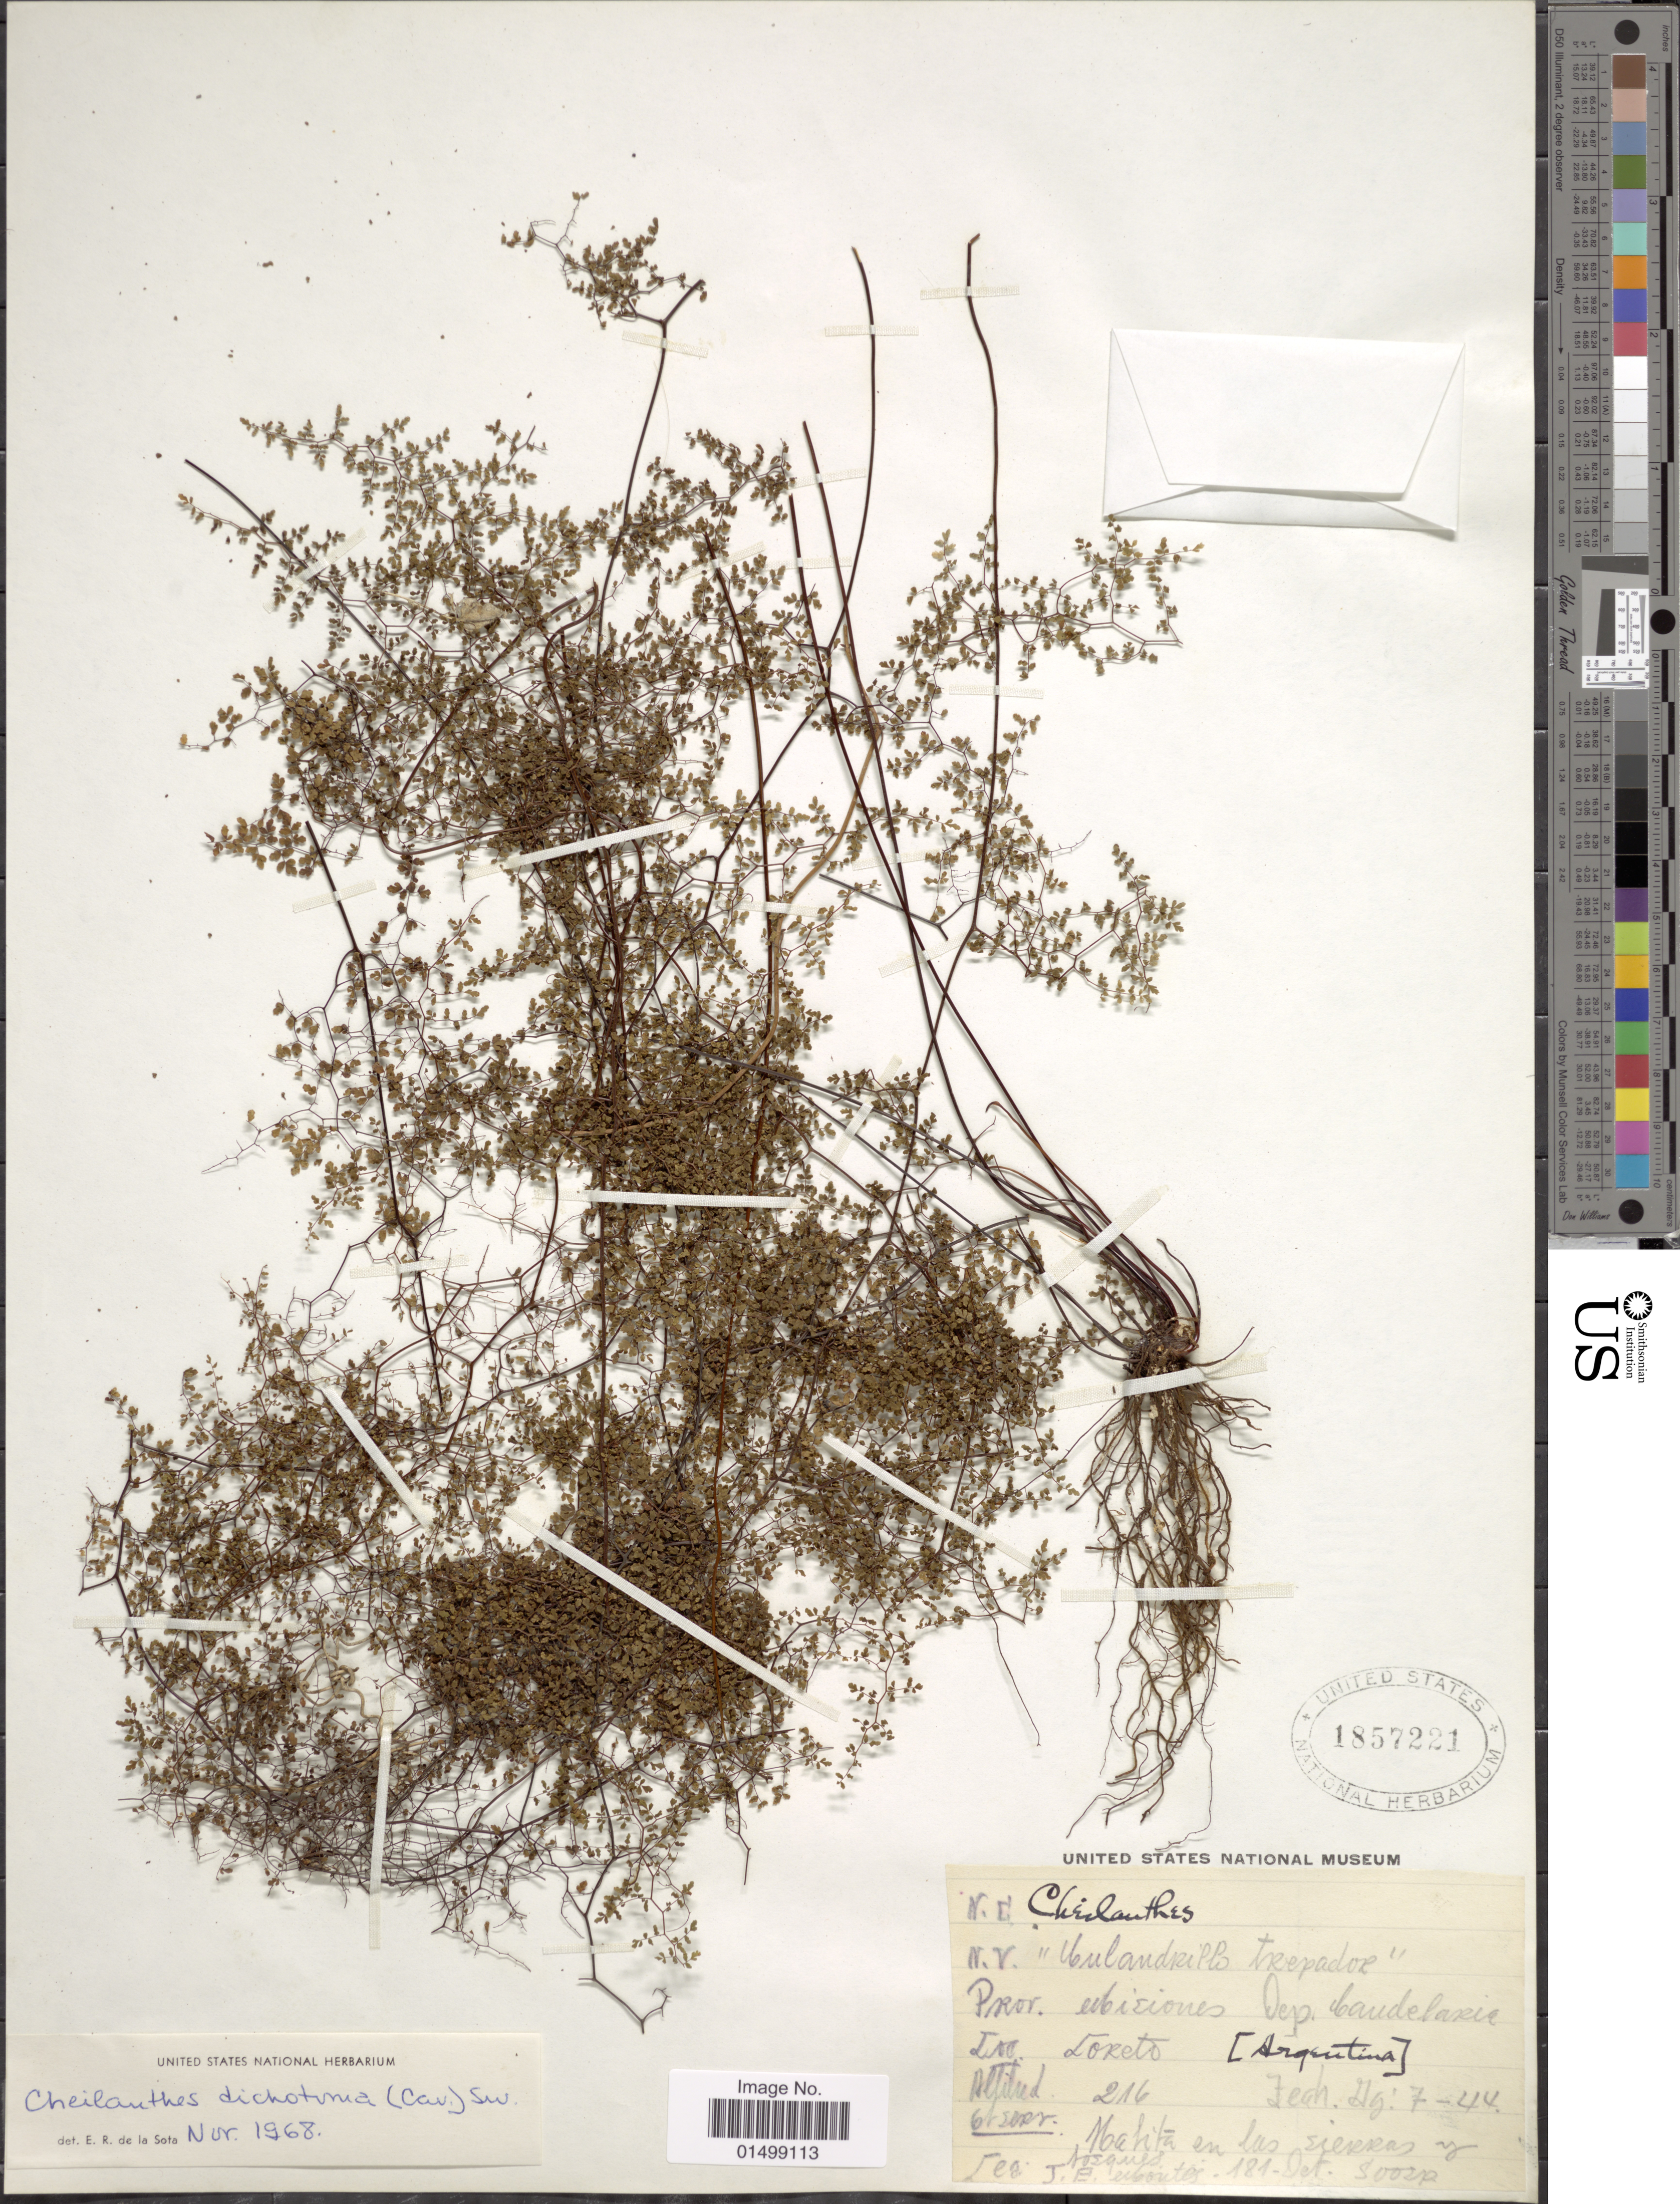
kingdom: Plantae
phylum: Tracheophyta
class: Polypodiopsida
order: Polypodiales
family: Pteridaceae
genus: Cheilanthes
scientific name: Cheilanthes dichotoma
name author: (Cav.) Sw.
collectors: J. E. Montes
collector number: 181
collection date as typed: Transcribed d/m/y: 7/8/44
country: Argentina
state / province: Misiones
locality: Dep. Candelaria, Loreto.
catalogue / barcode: US 1857221